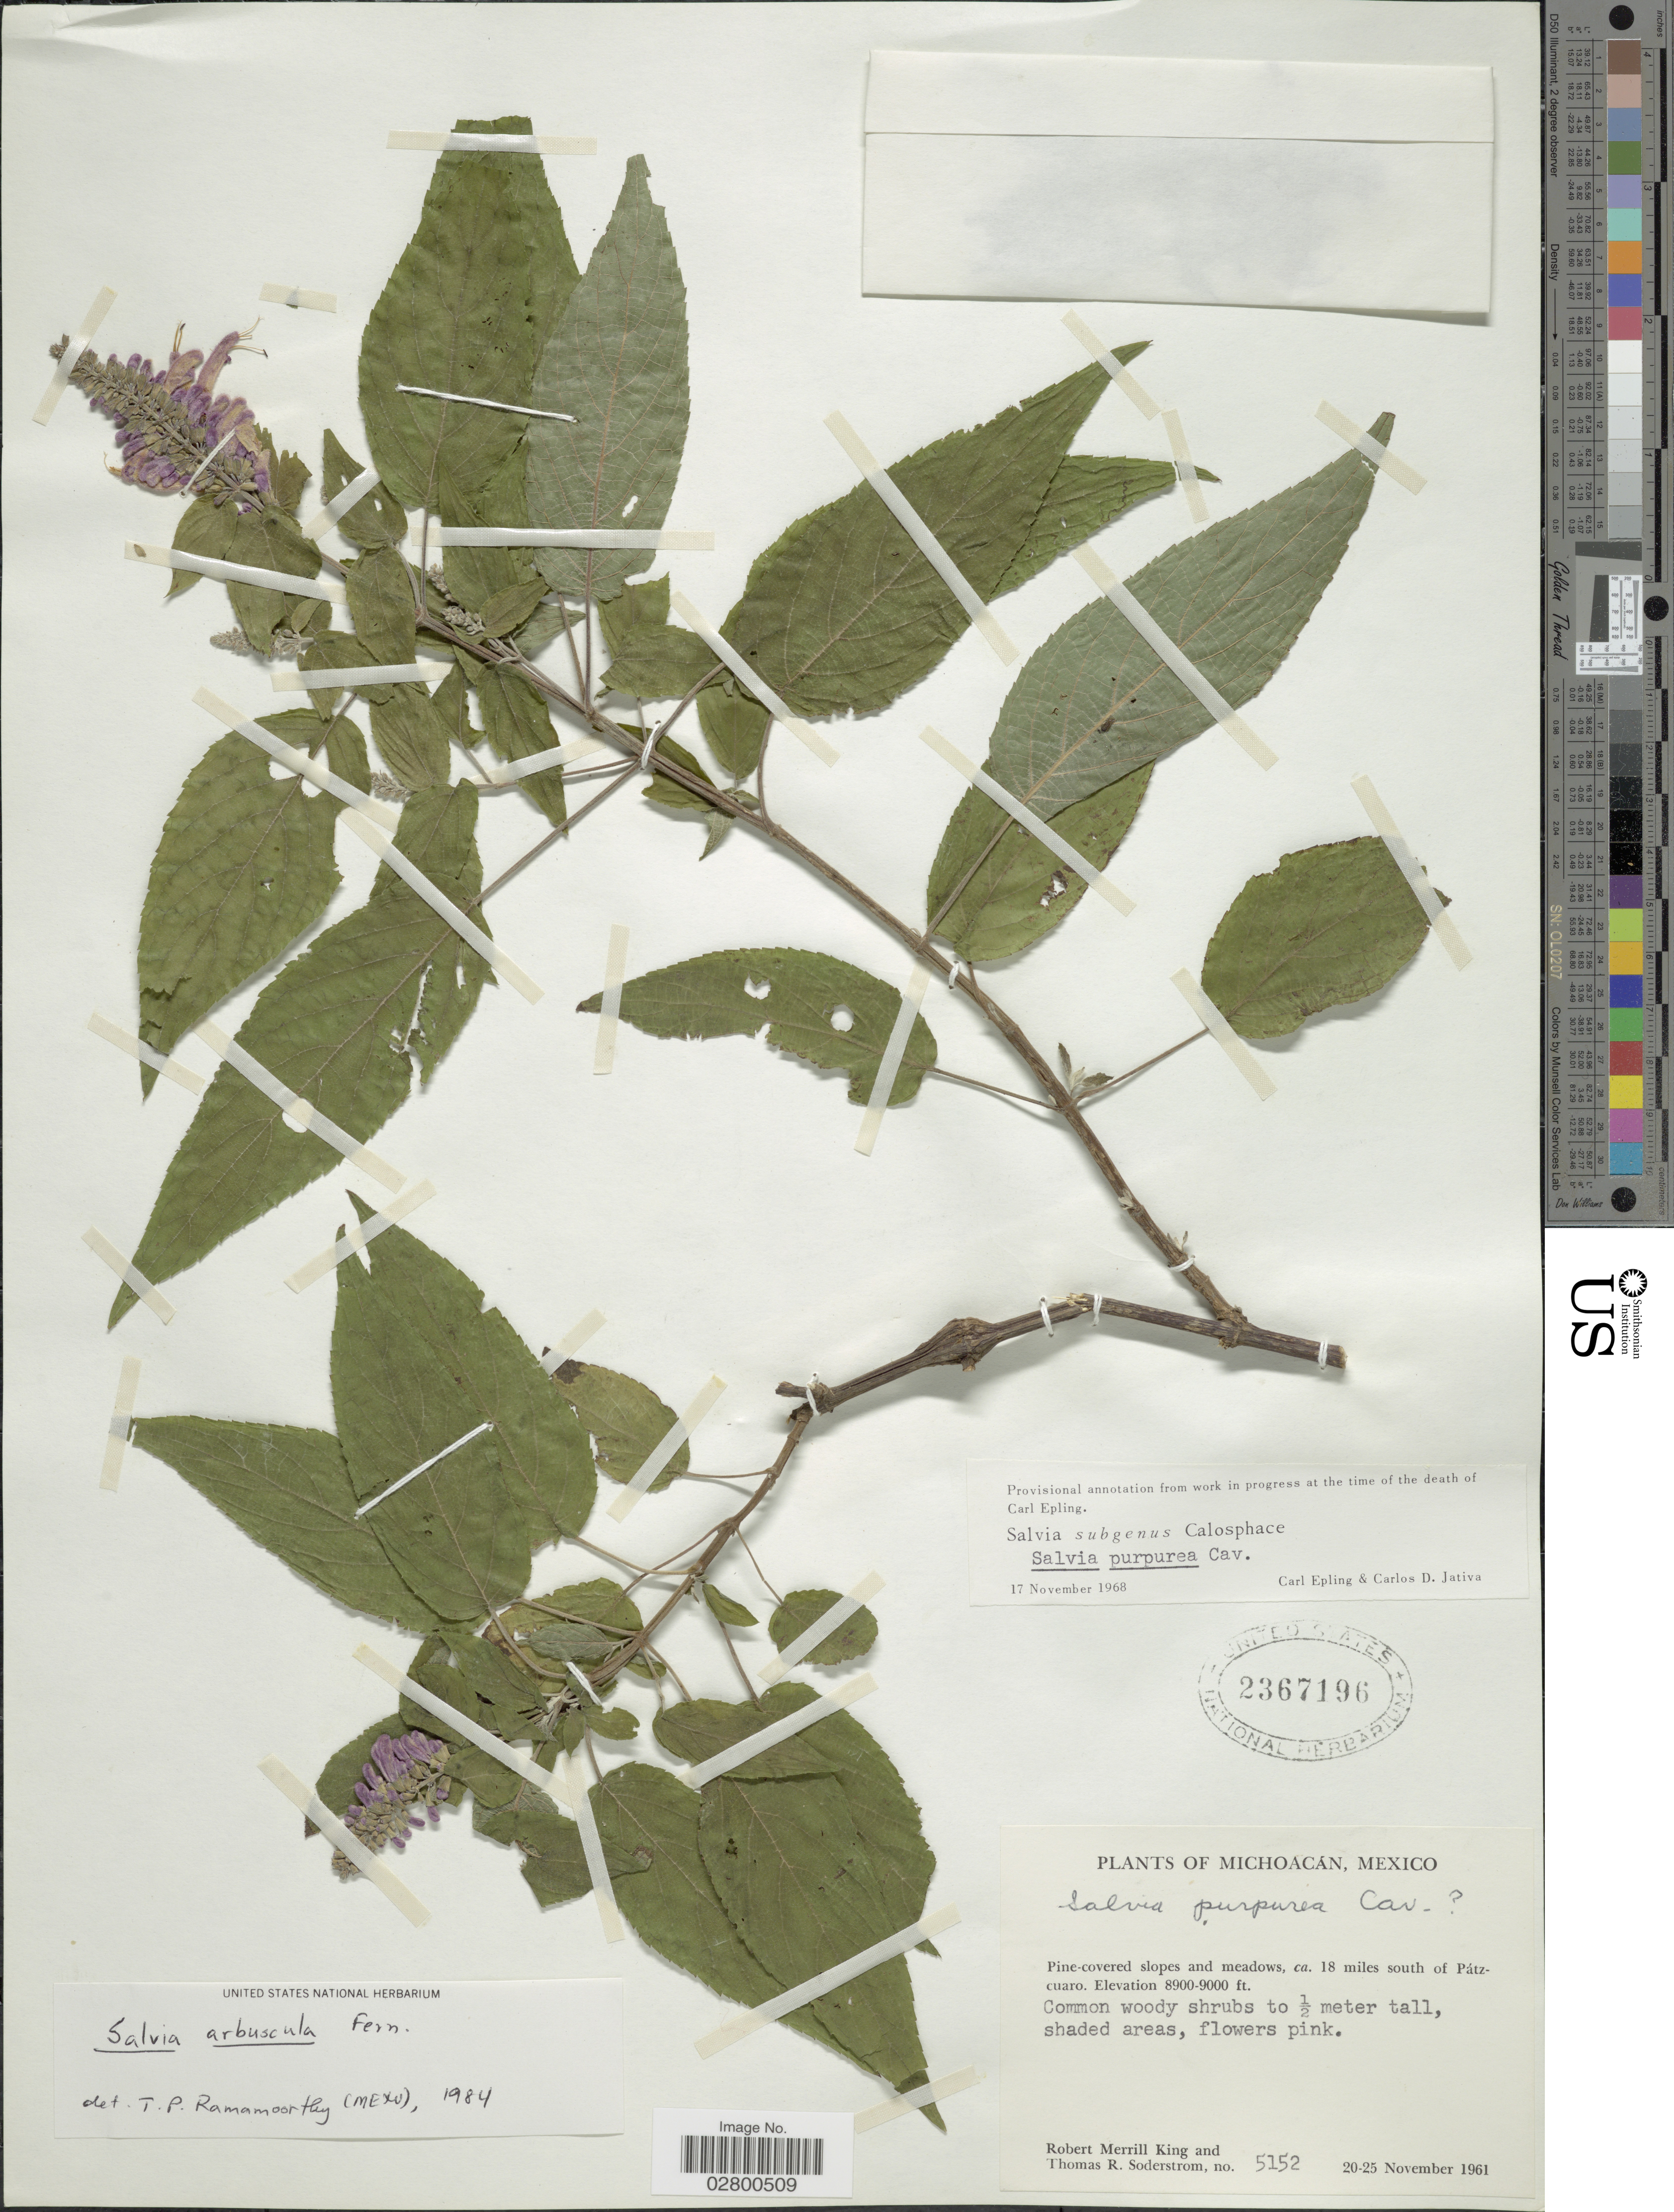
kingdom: Plantae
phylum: Tracheophyta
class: Magnoliopsida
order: Lamiales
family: Lamiaceae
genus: Salvia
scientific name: Salvia arbuscula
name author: Fernald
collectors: R. M. King & T. R. Soderstrom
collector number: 5152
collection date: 1961-11-20/1961-11-25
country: Mexico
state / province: Michoacán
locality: Pine-covered slopes and meadows, ca. 18 miles south of Pátzcuaro.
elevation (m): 2713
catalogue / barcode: US 2367196